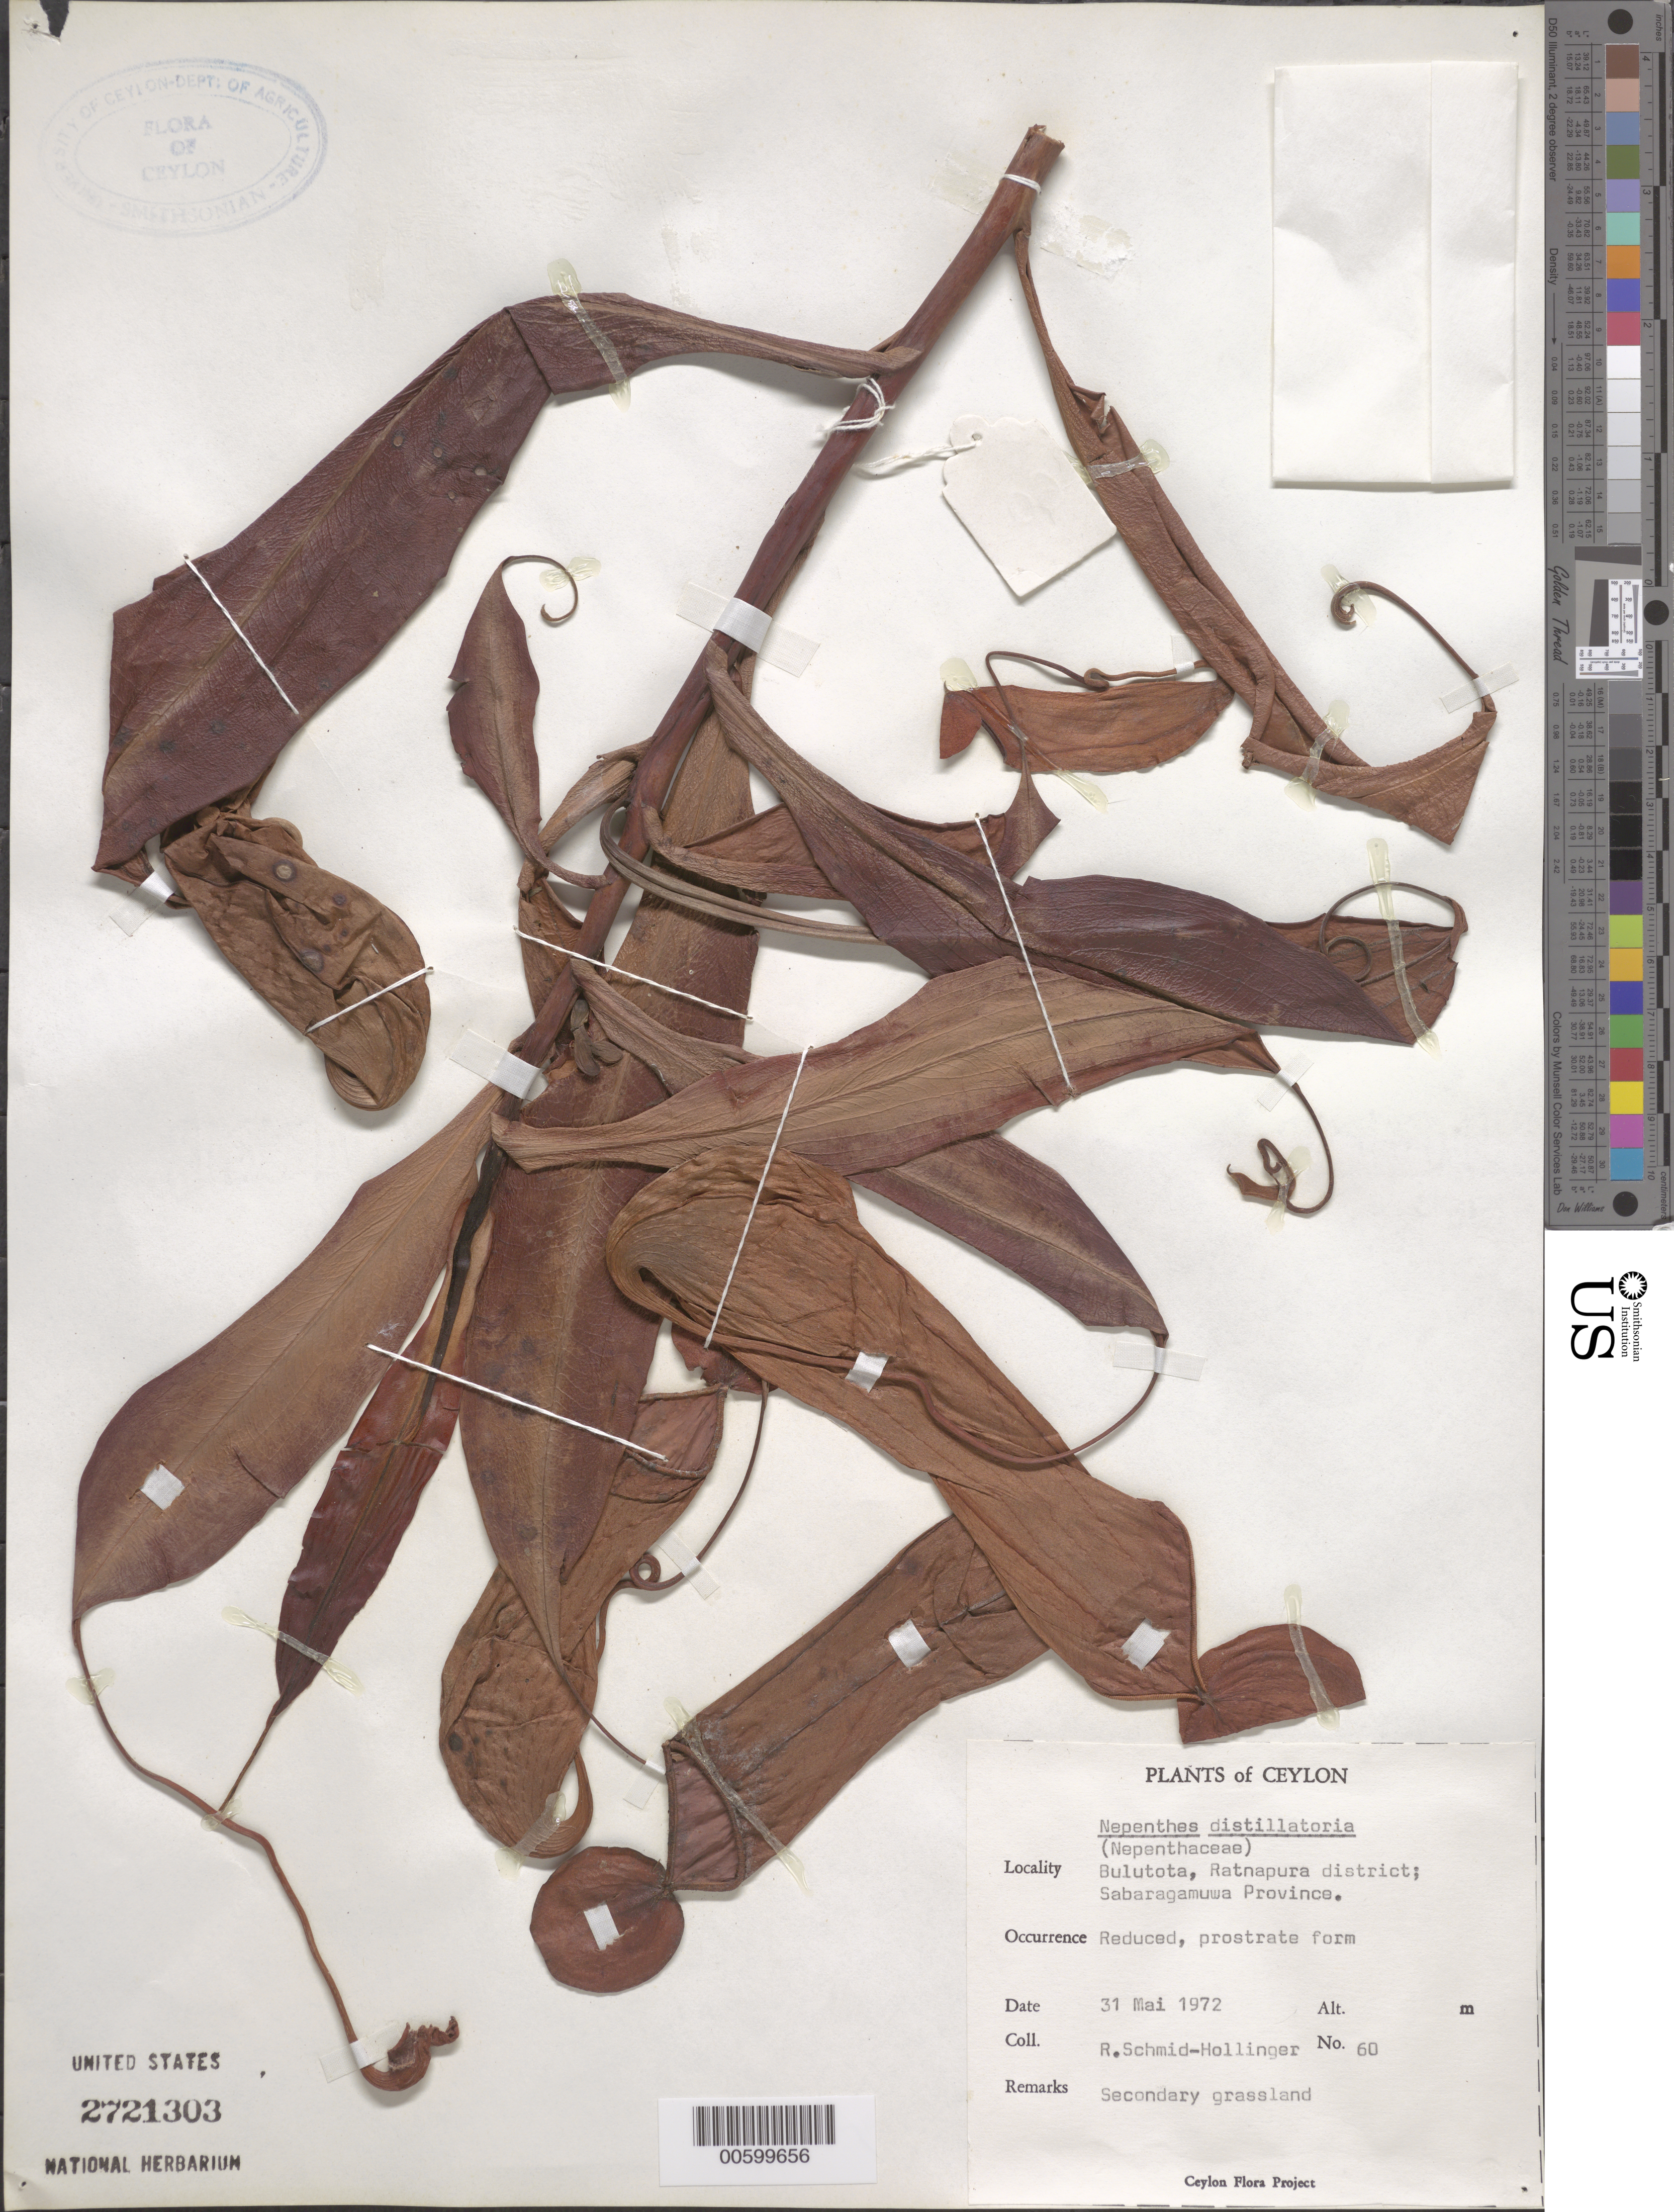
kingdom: Plantae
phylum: Tracheophyta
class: Magnoliopsida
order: Caryophyllales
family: Nepenthaceae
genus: Nepenthes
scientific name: Nepenthes distillatoria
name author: L.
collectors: R. Schmid-Hollinger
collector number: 60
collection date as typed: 31 May 1972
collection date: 1972-05-31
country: Sri Lanka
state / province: Sabaragamuwa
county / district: Ratnapura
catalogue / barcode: US 2721303